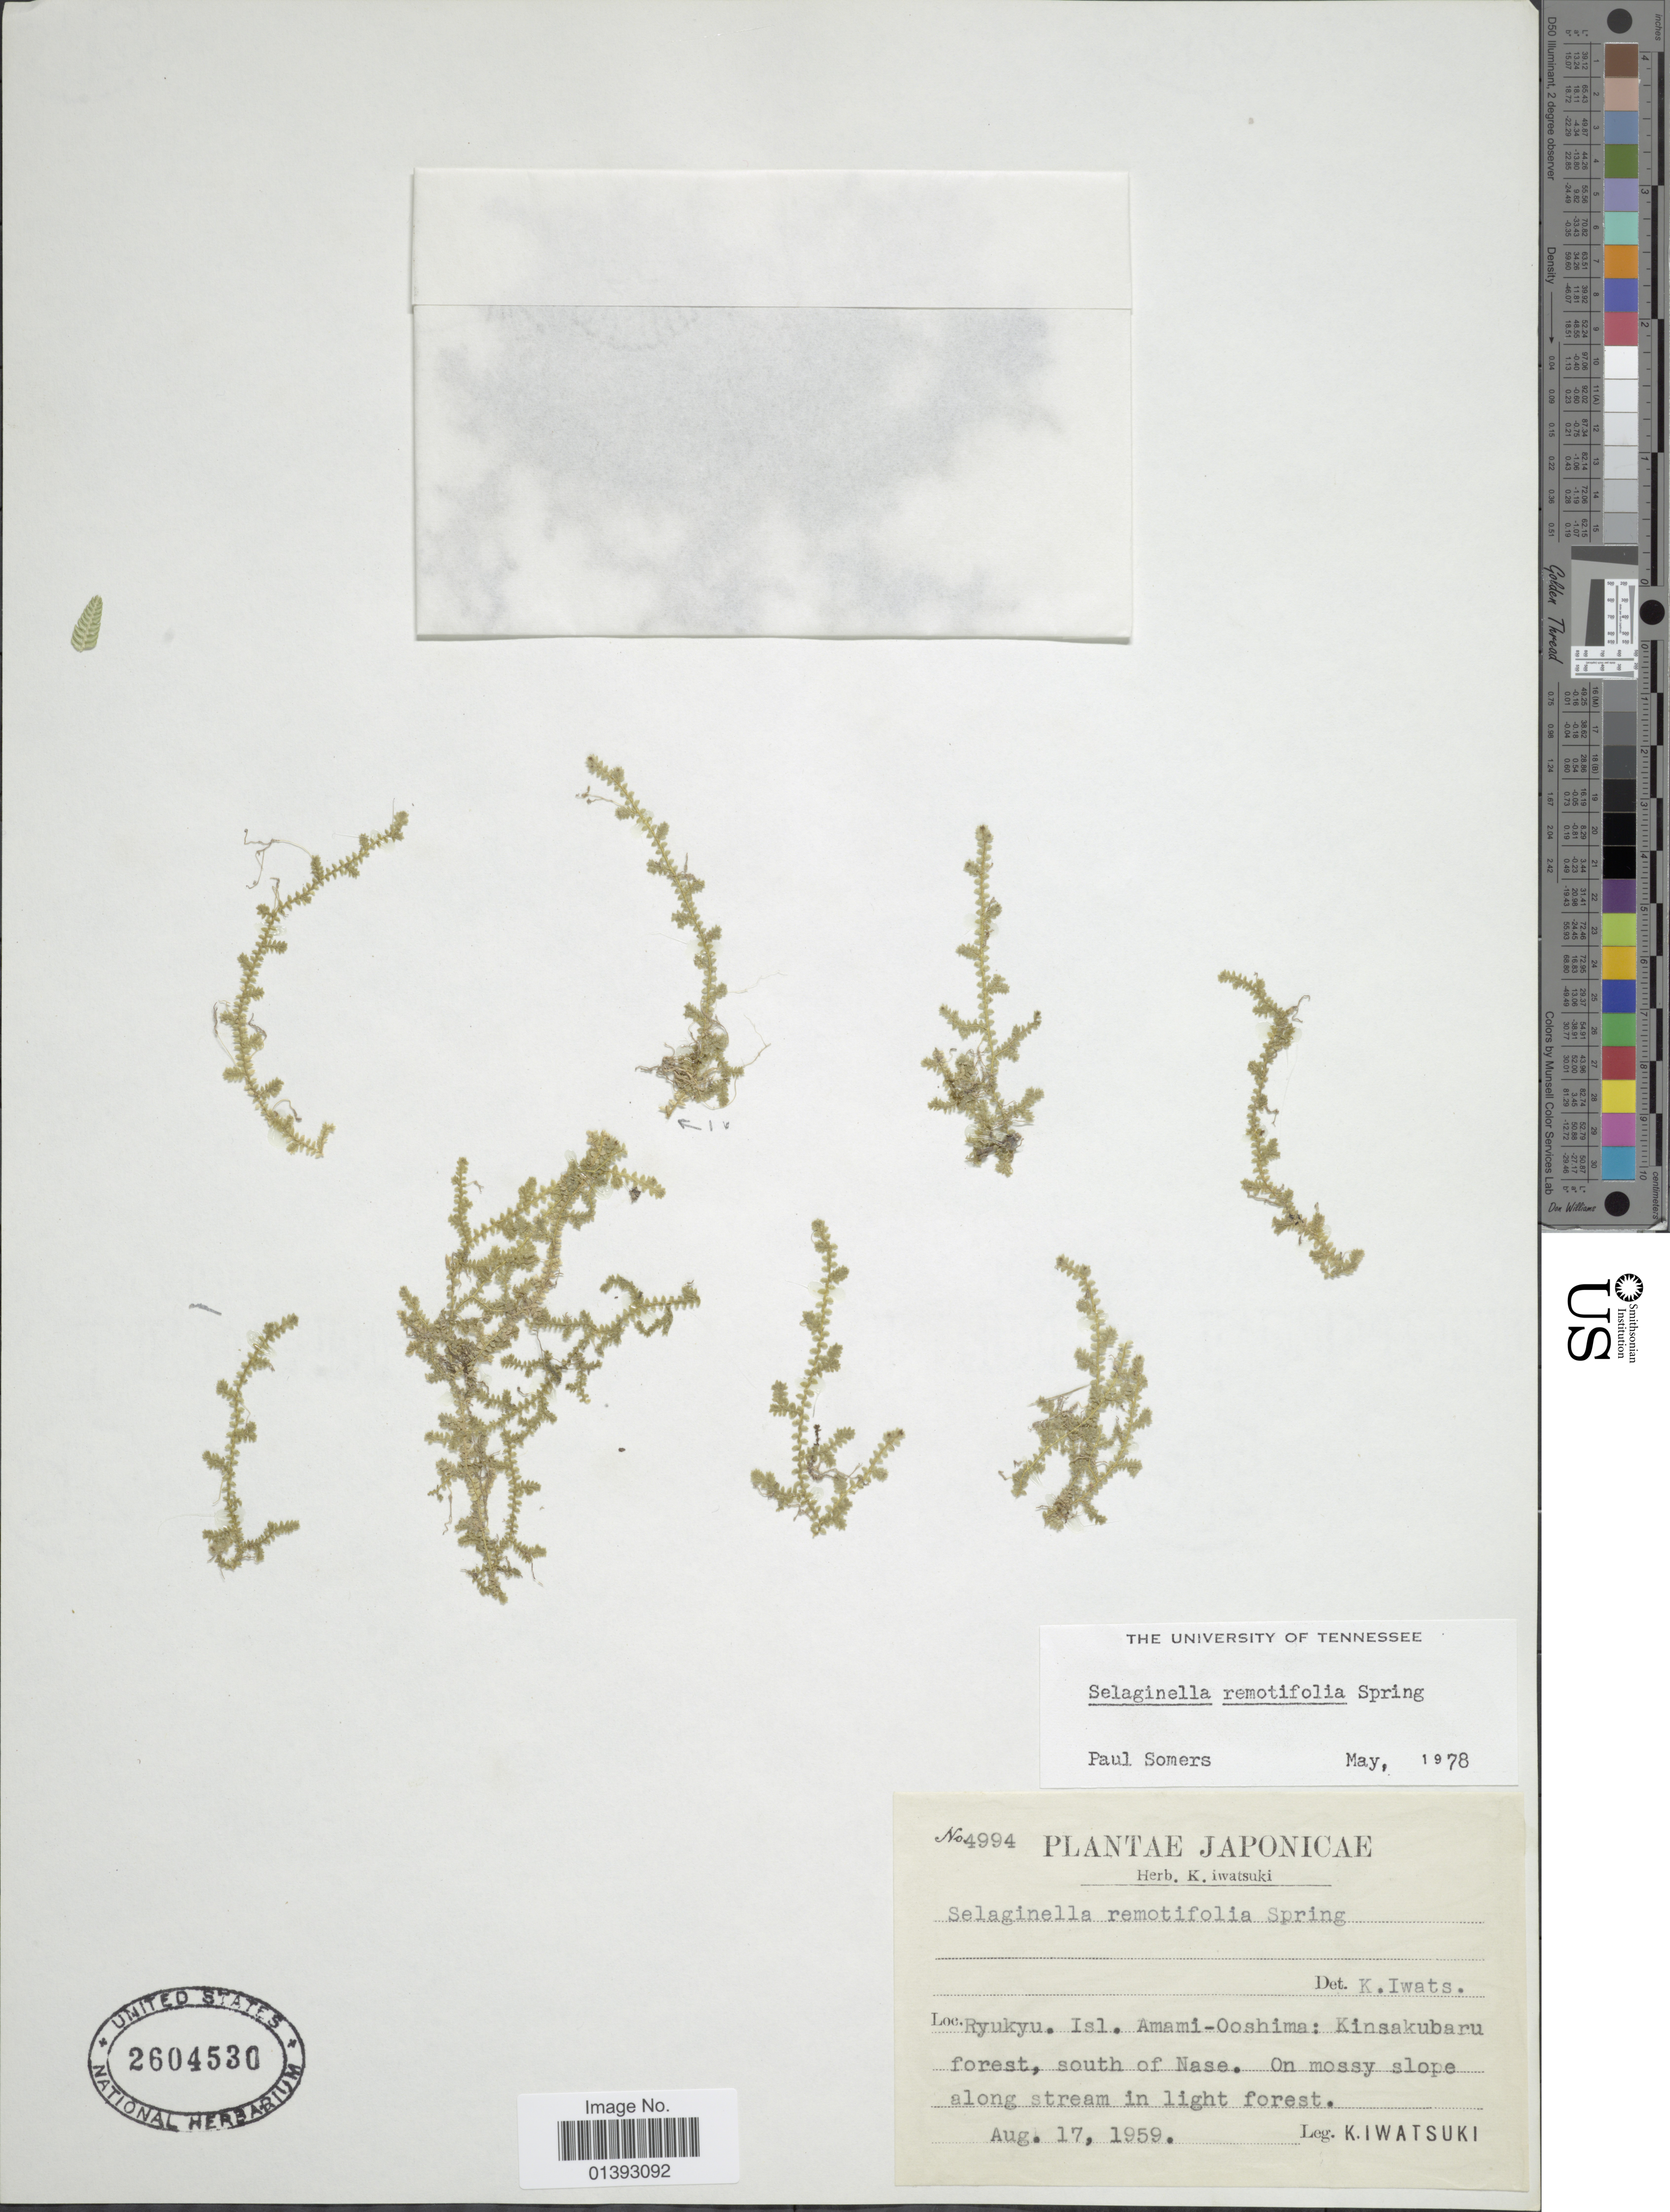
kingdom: Plantae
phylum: Tracheophyta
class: Lycopodiopsida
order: Selaginellales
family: Selaginellaceae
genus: Selaginella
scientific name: Selaginella remotifolia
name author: Spring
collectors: K. Iwatsuki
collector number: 4994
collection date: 1959-08-17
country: Japan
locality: Ryukyu Isl. Amami-ooshima: Kinsakubaru forest, south of Nase, on mossy slope along stream in light forest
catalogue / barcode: US 2604530